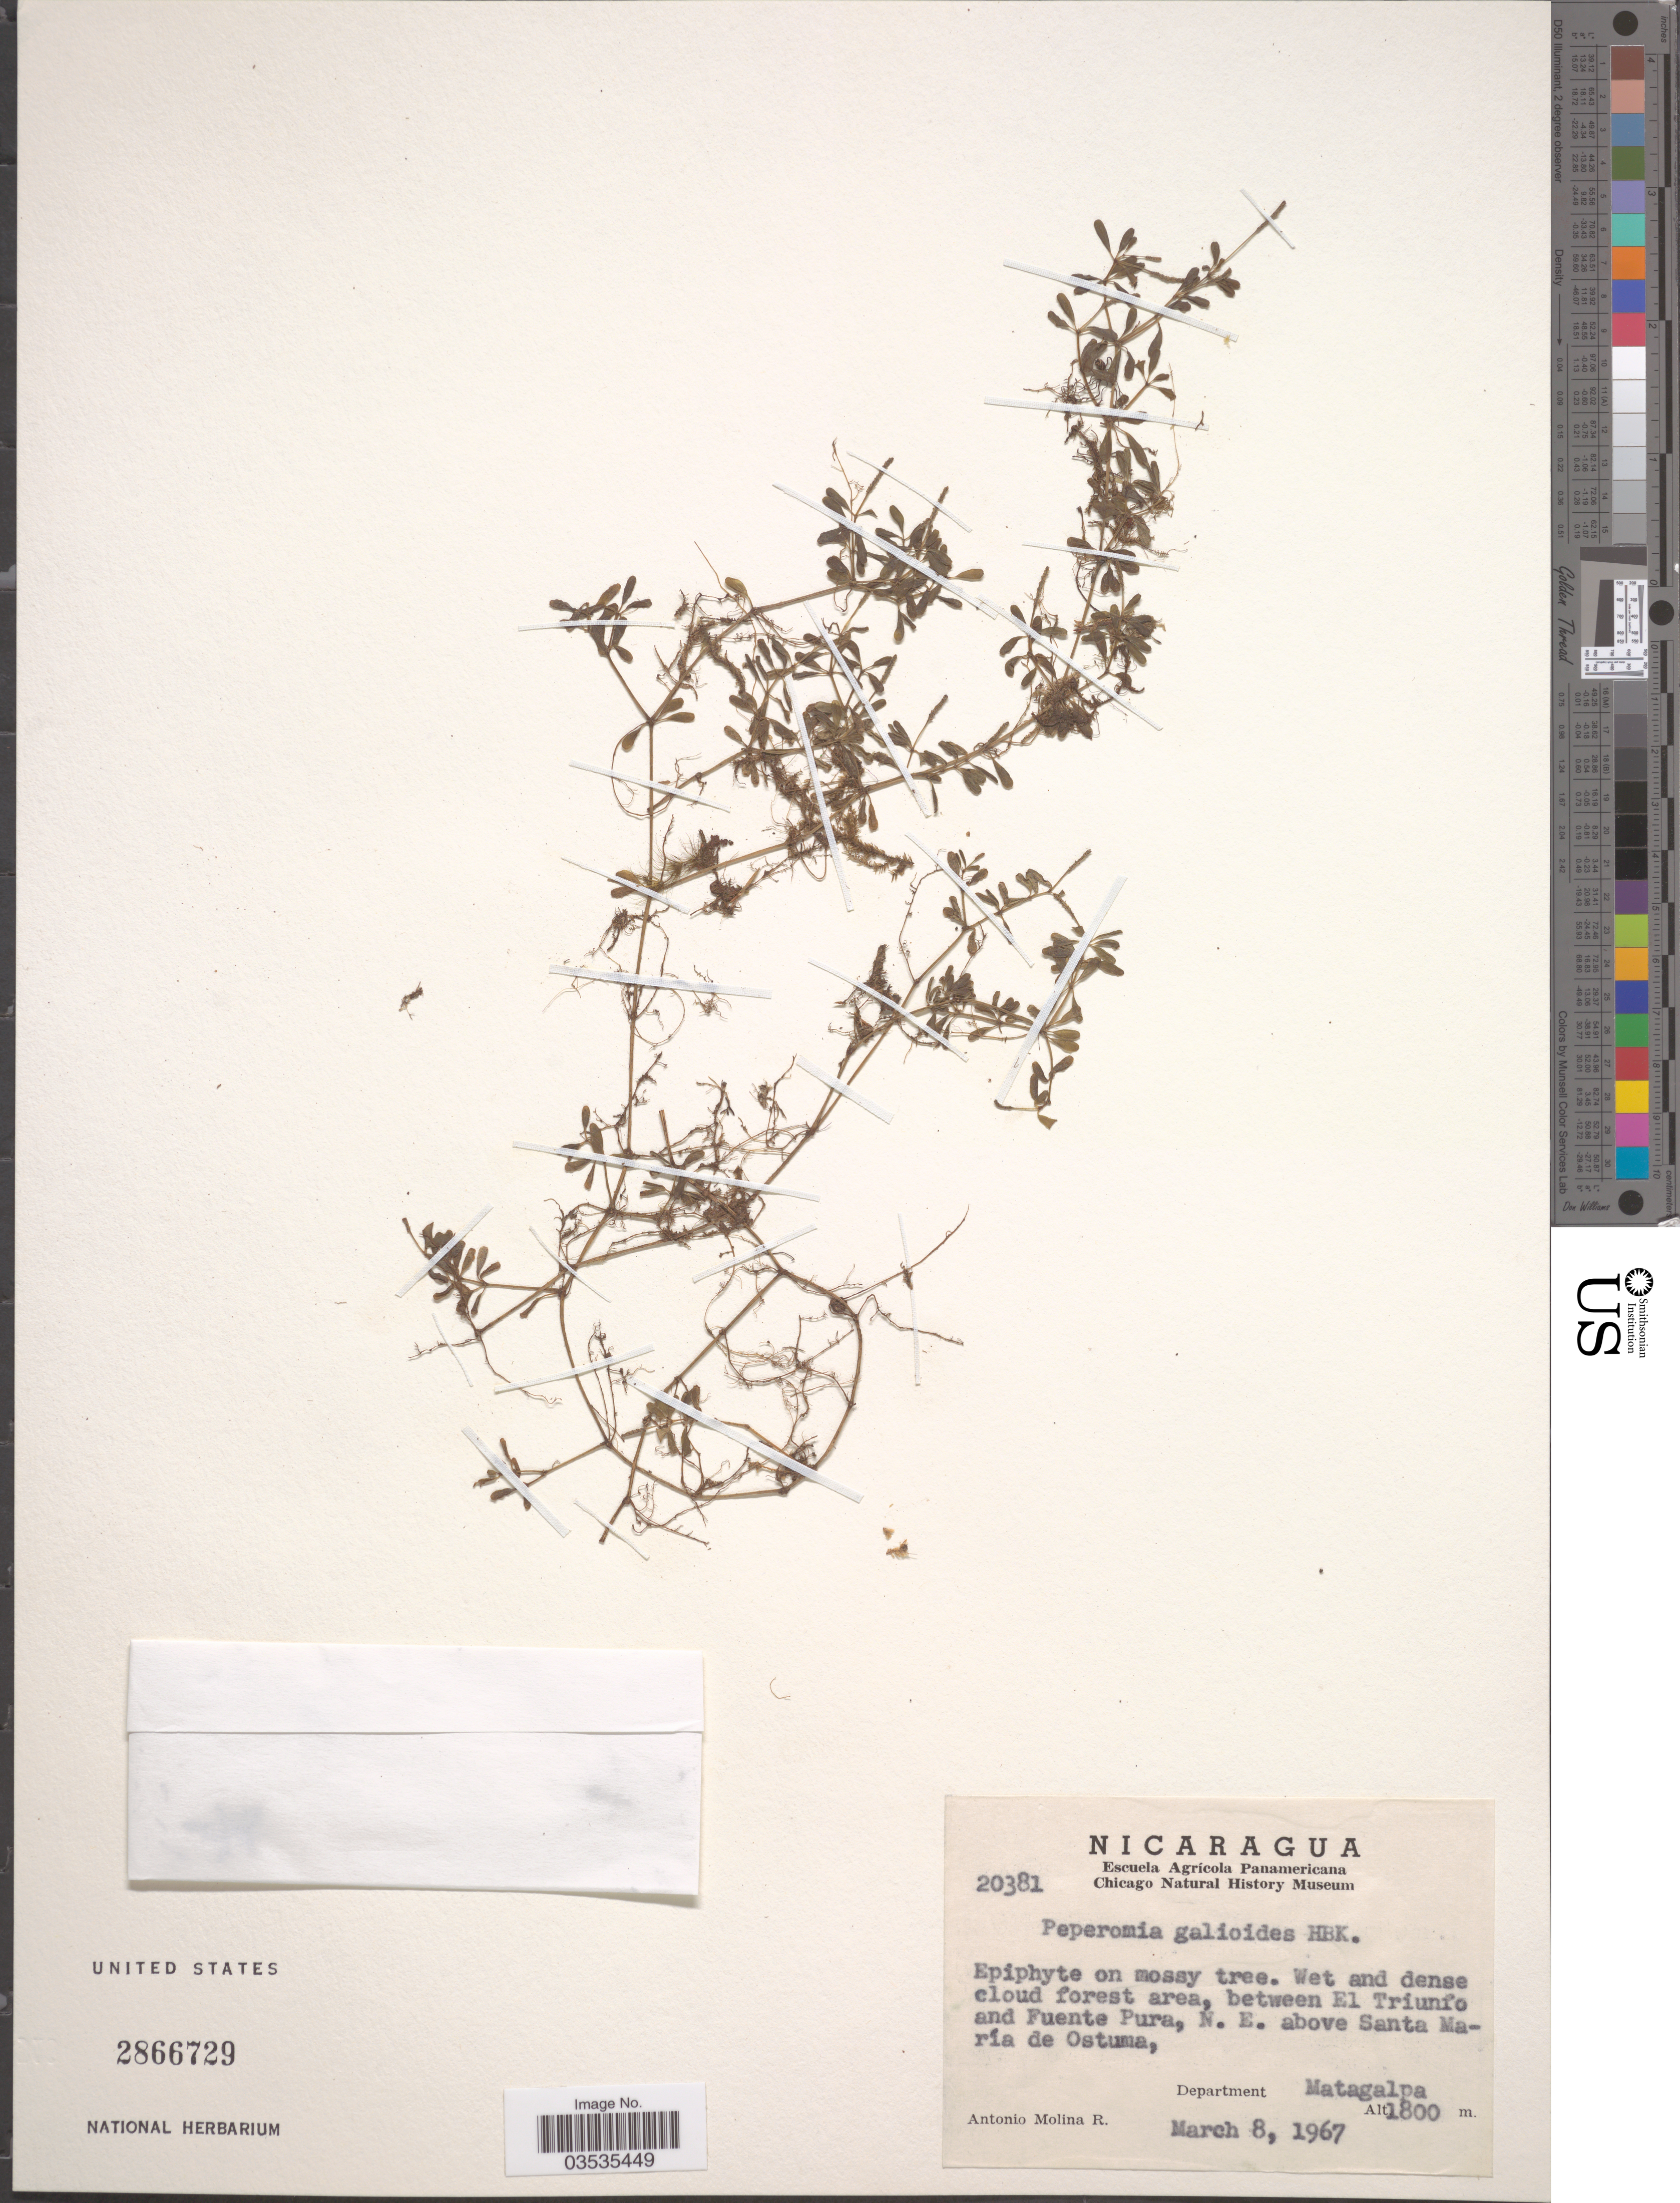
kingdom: Plantae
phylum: Tracheophyta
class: Magnoliopsida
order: Piperales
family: Piperaceae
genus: Peperomia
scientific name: Peperomia tenerrima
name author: Schltdl. & Cham.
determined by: Jiménez, José Estaban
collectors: A. Molina R.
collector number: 20381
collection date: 1967-03-08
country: Nicaragua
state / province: Matagalpa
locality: Wet and dense cloud forest area, between El Triunfo and Fuente Pura, N. E. above Santa María de Ostuma, Department Matagalpa.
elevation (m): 1800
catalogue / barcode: US 2866729